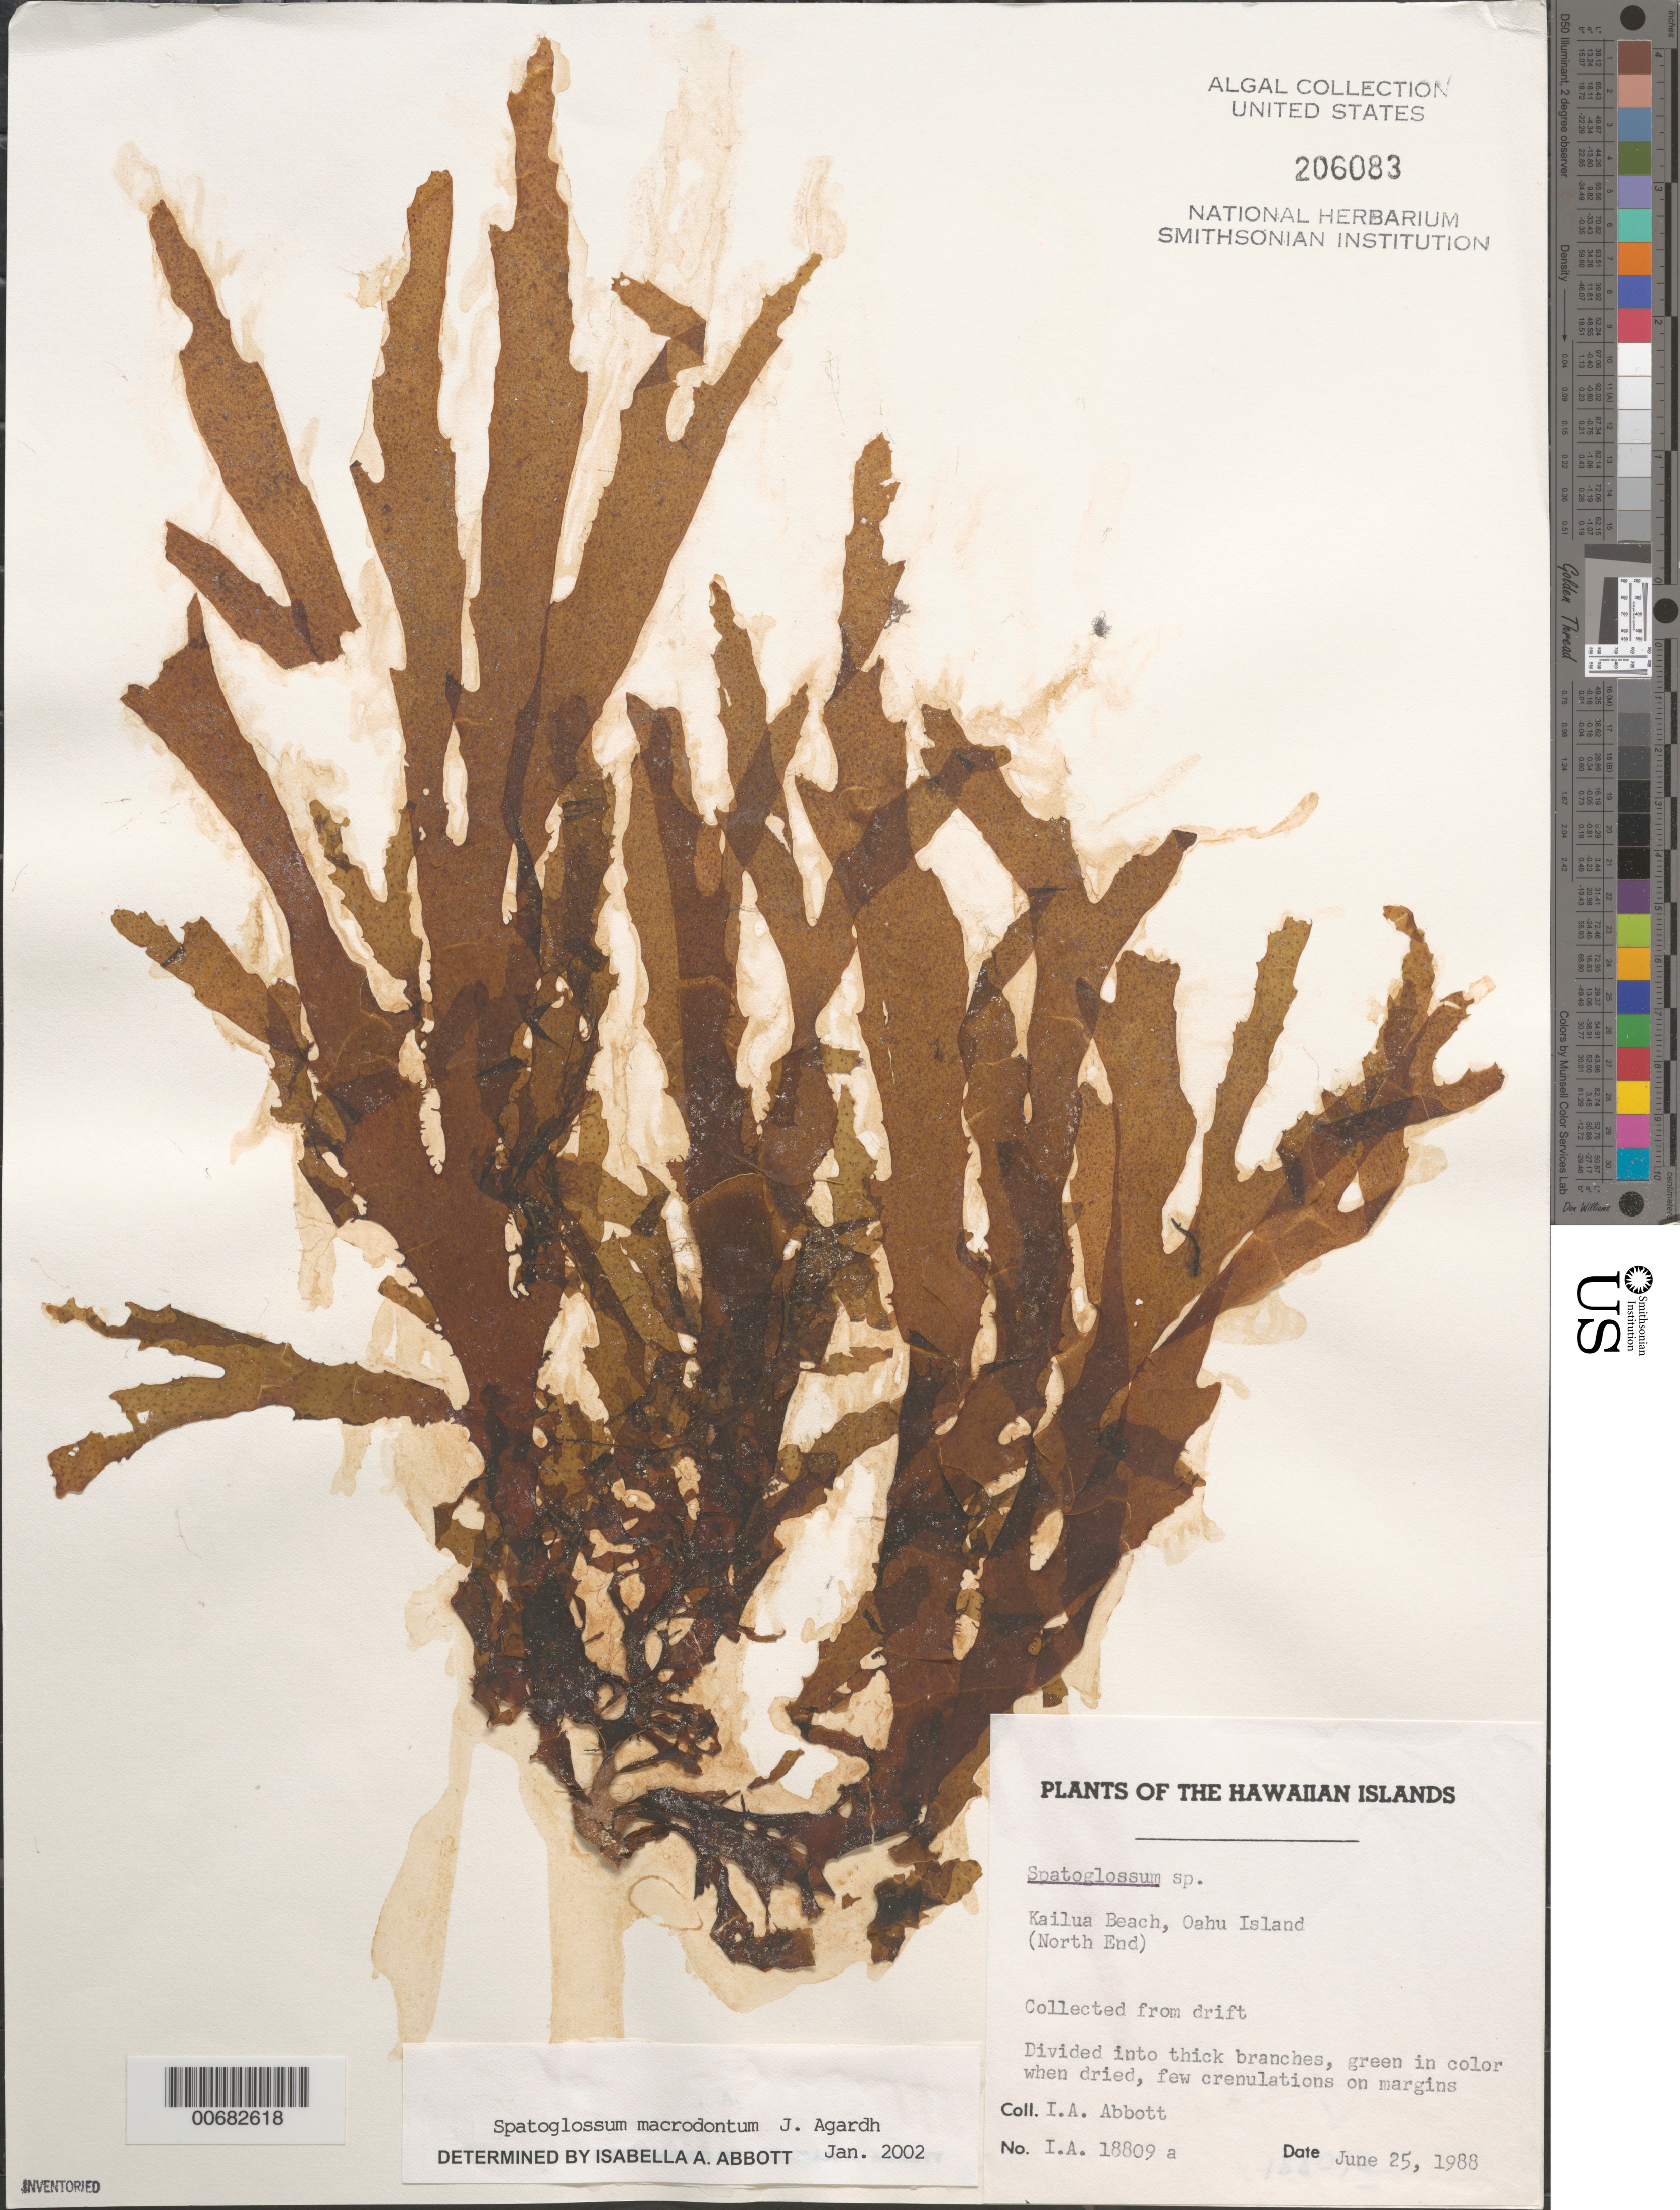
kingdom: Chromista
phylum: Ochrophyta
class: Phaeophyceae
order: Dictyotales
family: Dictyotaceae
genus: Spatoglossum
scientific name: Spatoglossum macrodontum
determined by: Abbott, Isabella A.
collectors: I. A. Abbott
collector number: IAA 18809a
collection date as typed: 25 Jun 1988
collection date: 1988-06-25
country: United States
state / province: Hawaii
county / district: Honolulu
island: Oahu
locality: Kailua Beach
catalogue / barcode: US 206083